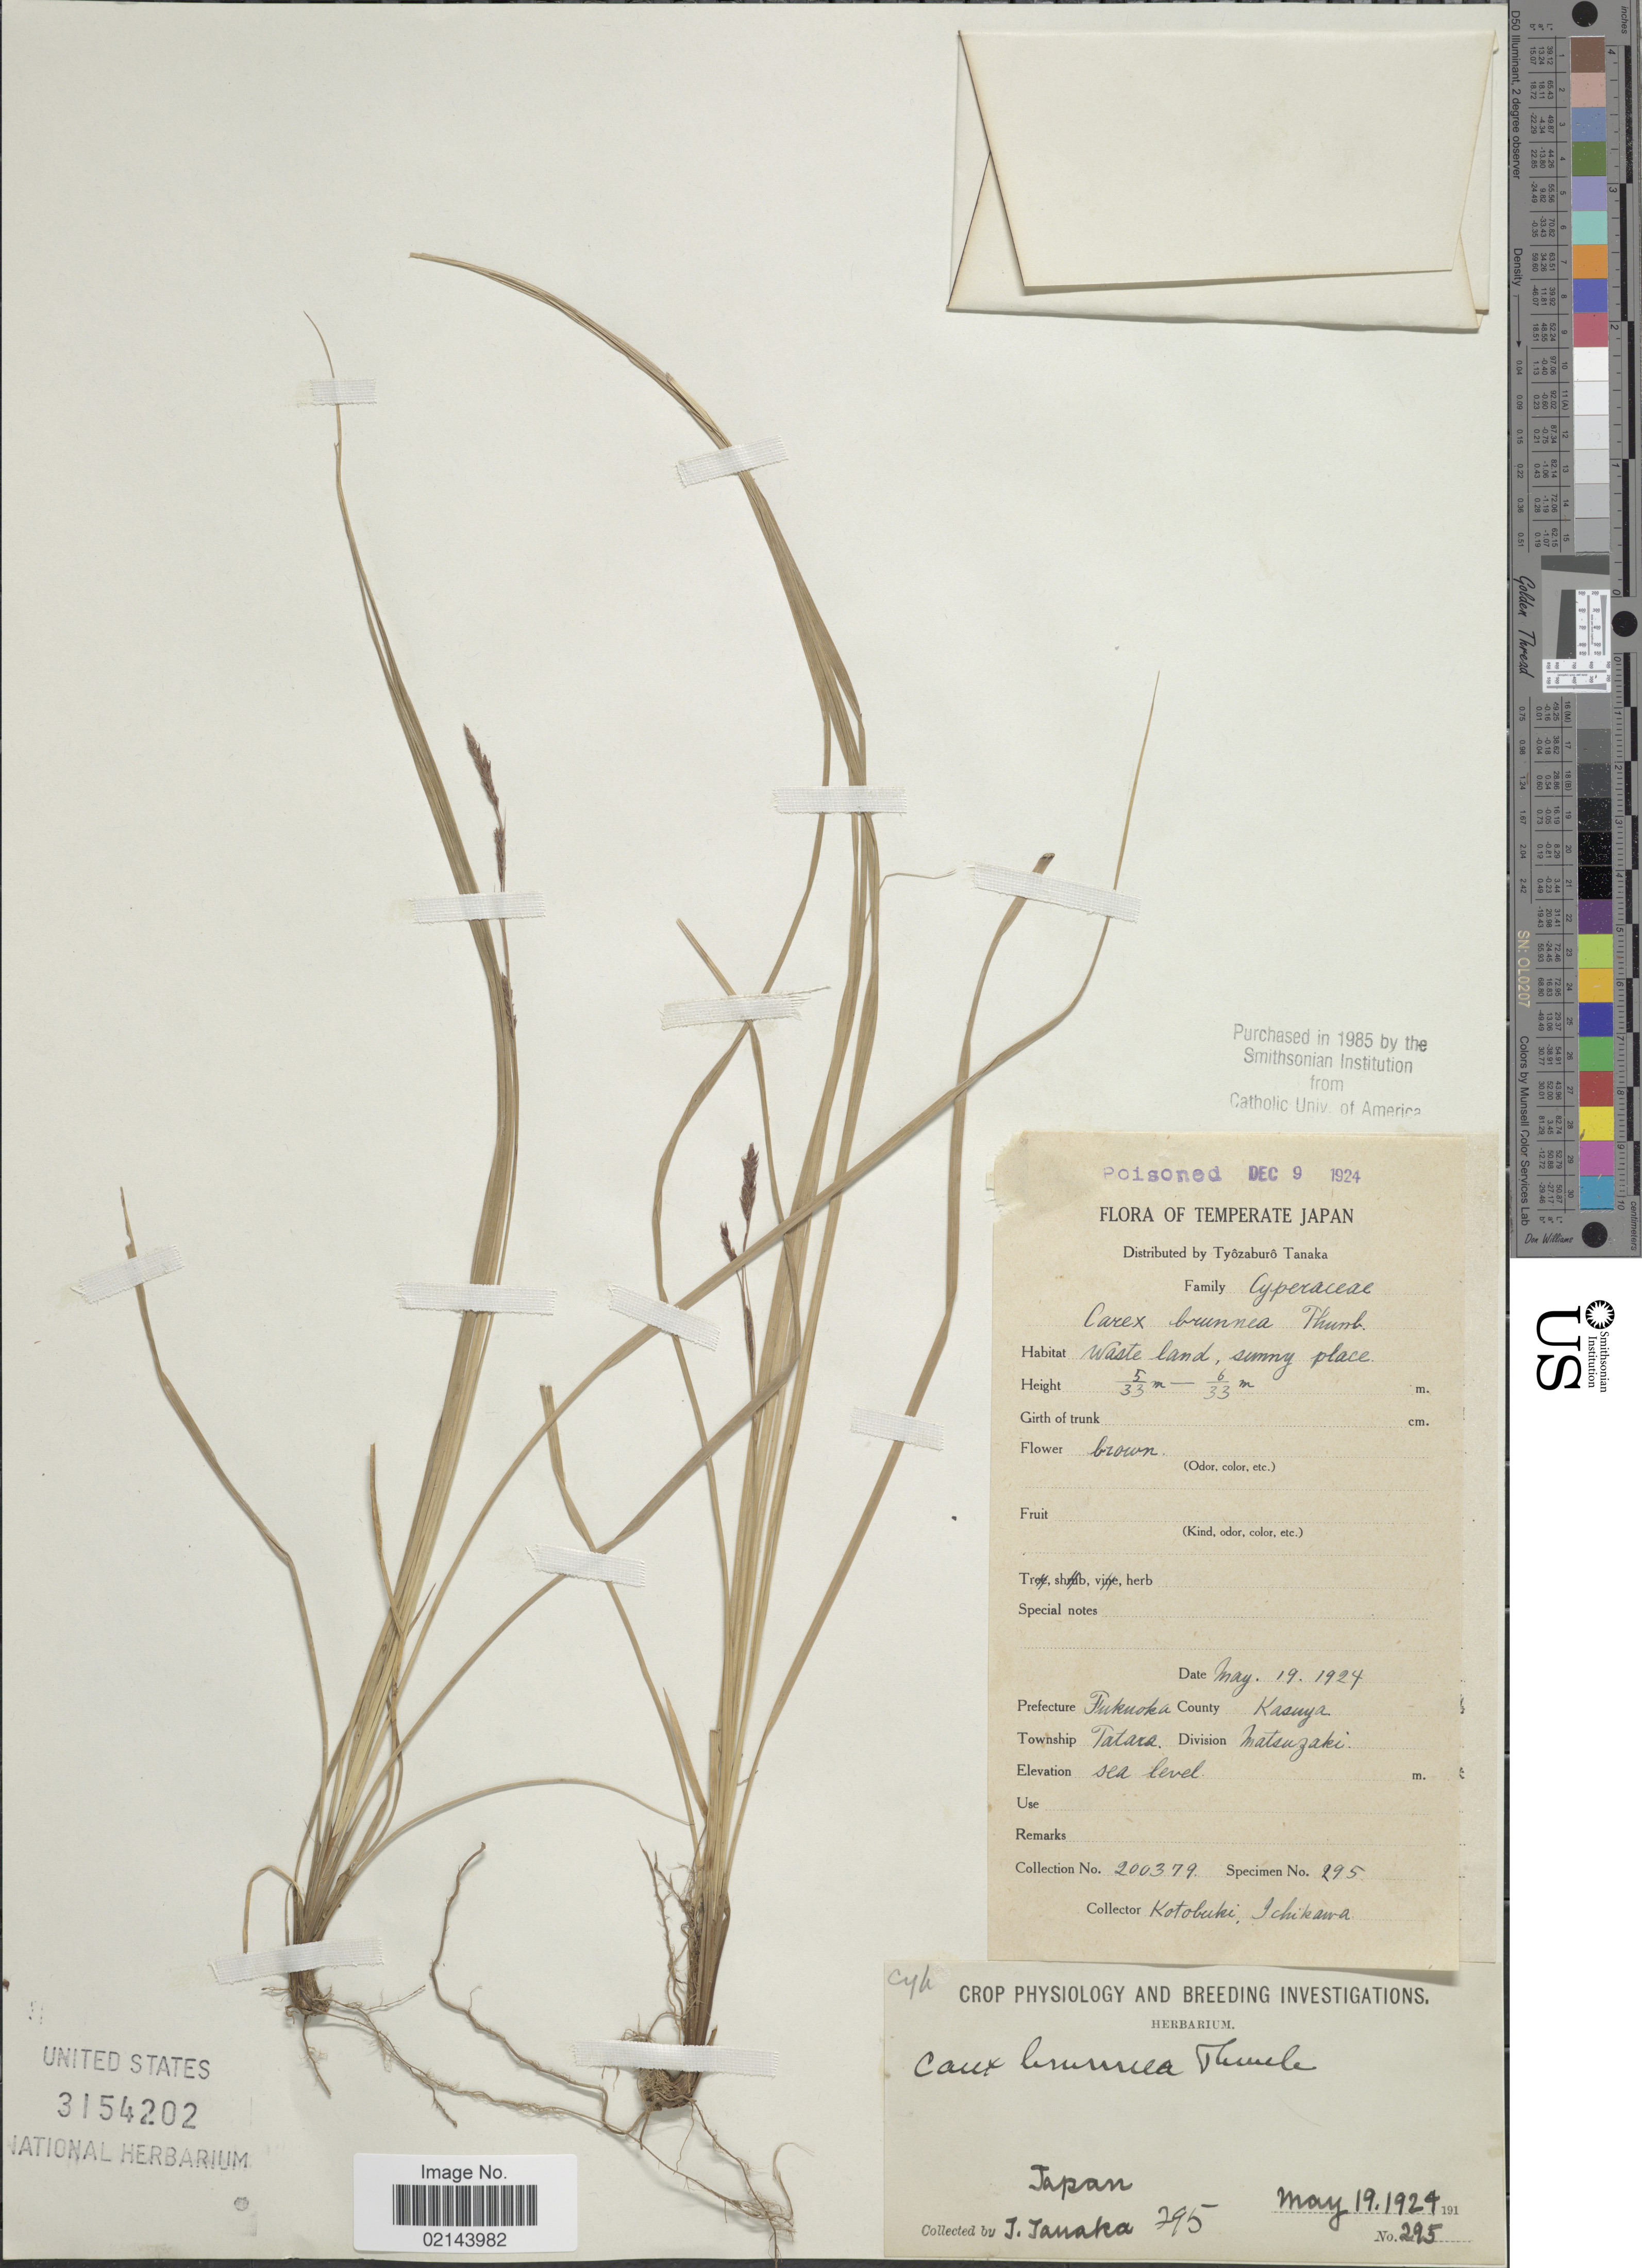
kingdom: Plantae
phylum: Tracheophyta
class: Liliopsida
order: Poales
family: Cyperaceae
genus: Carex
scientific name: Carex brunnea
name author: Thunb.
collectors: I. Tanaka & K. Schikawa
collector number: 295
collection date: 1924-05-19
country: Japan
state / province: Hukuoka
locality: County Kasuya, Tatarsm, Matsuzaki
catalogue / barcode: US 3154202